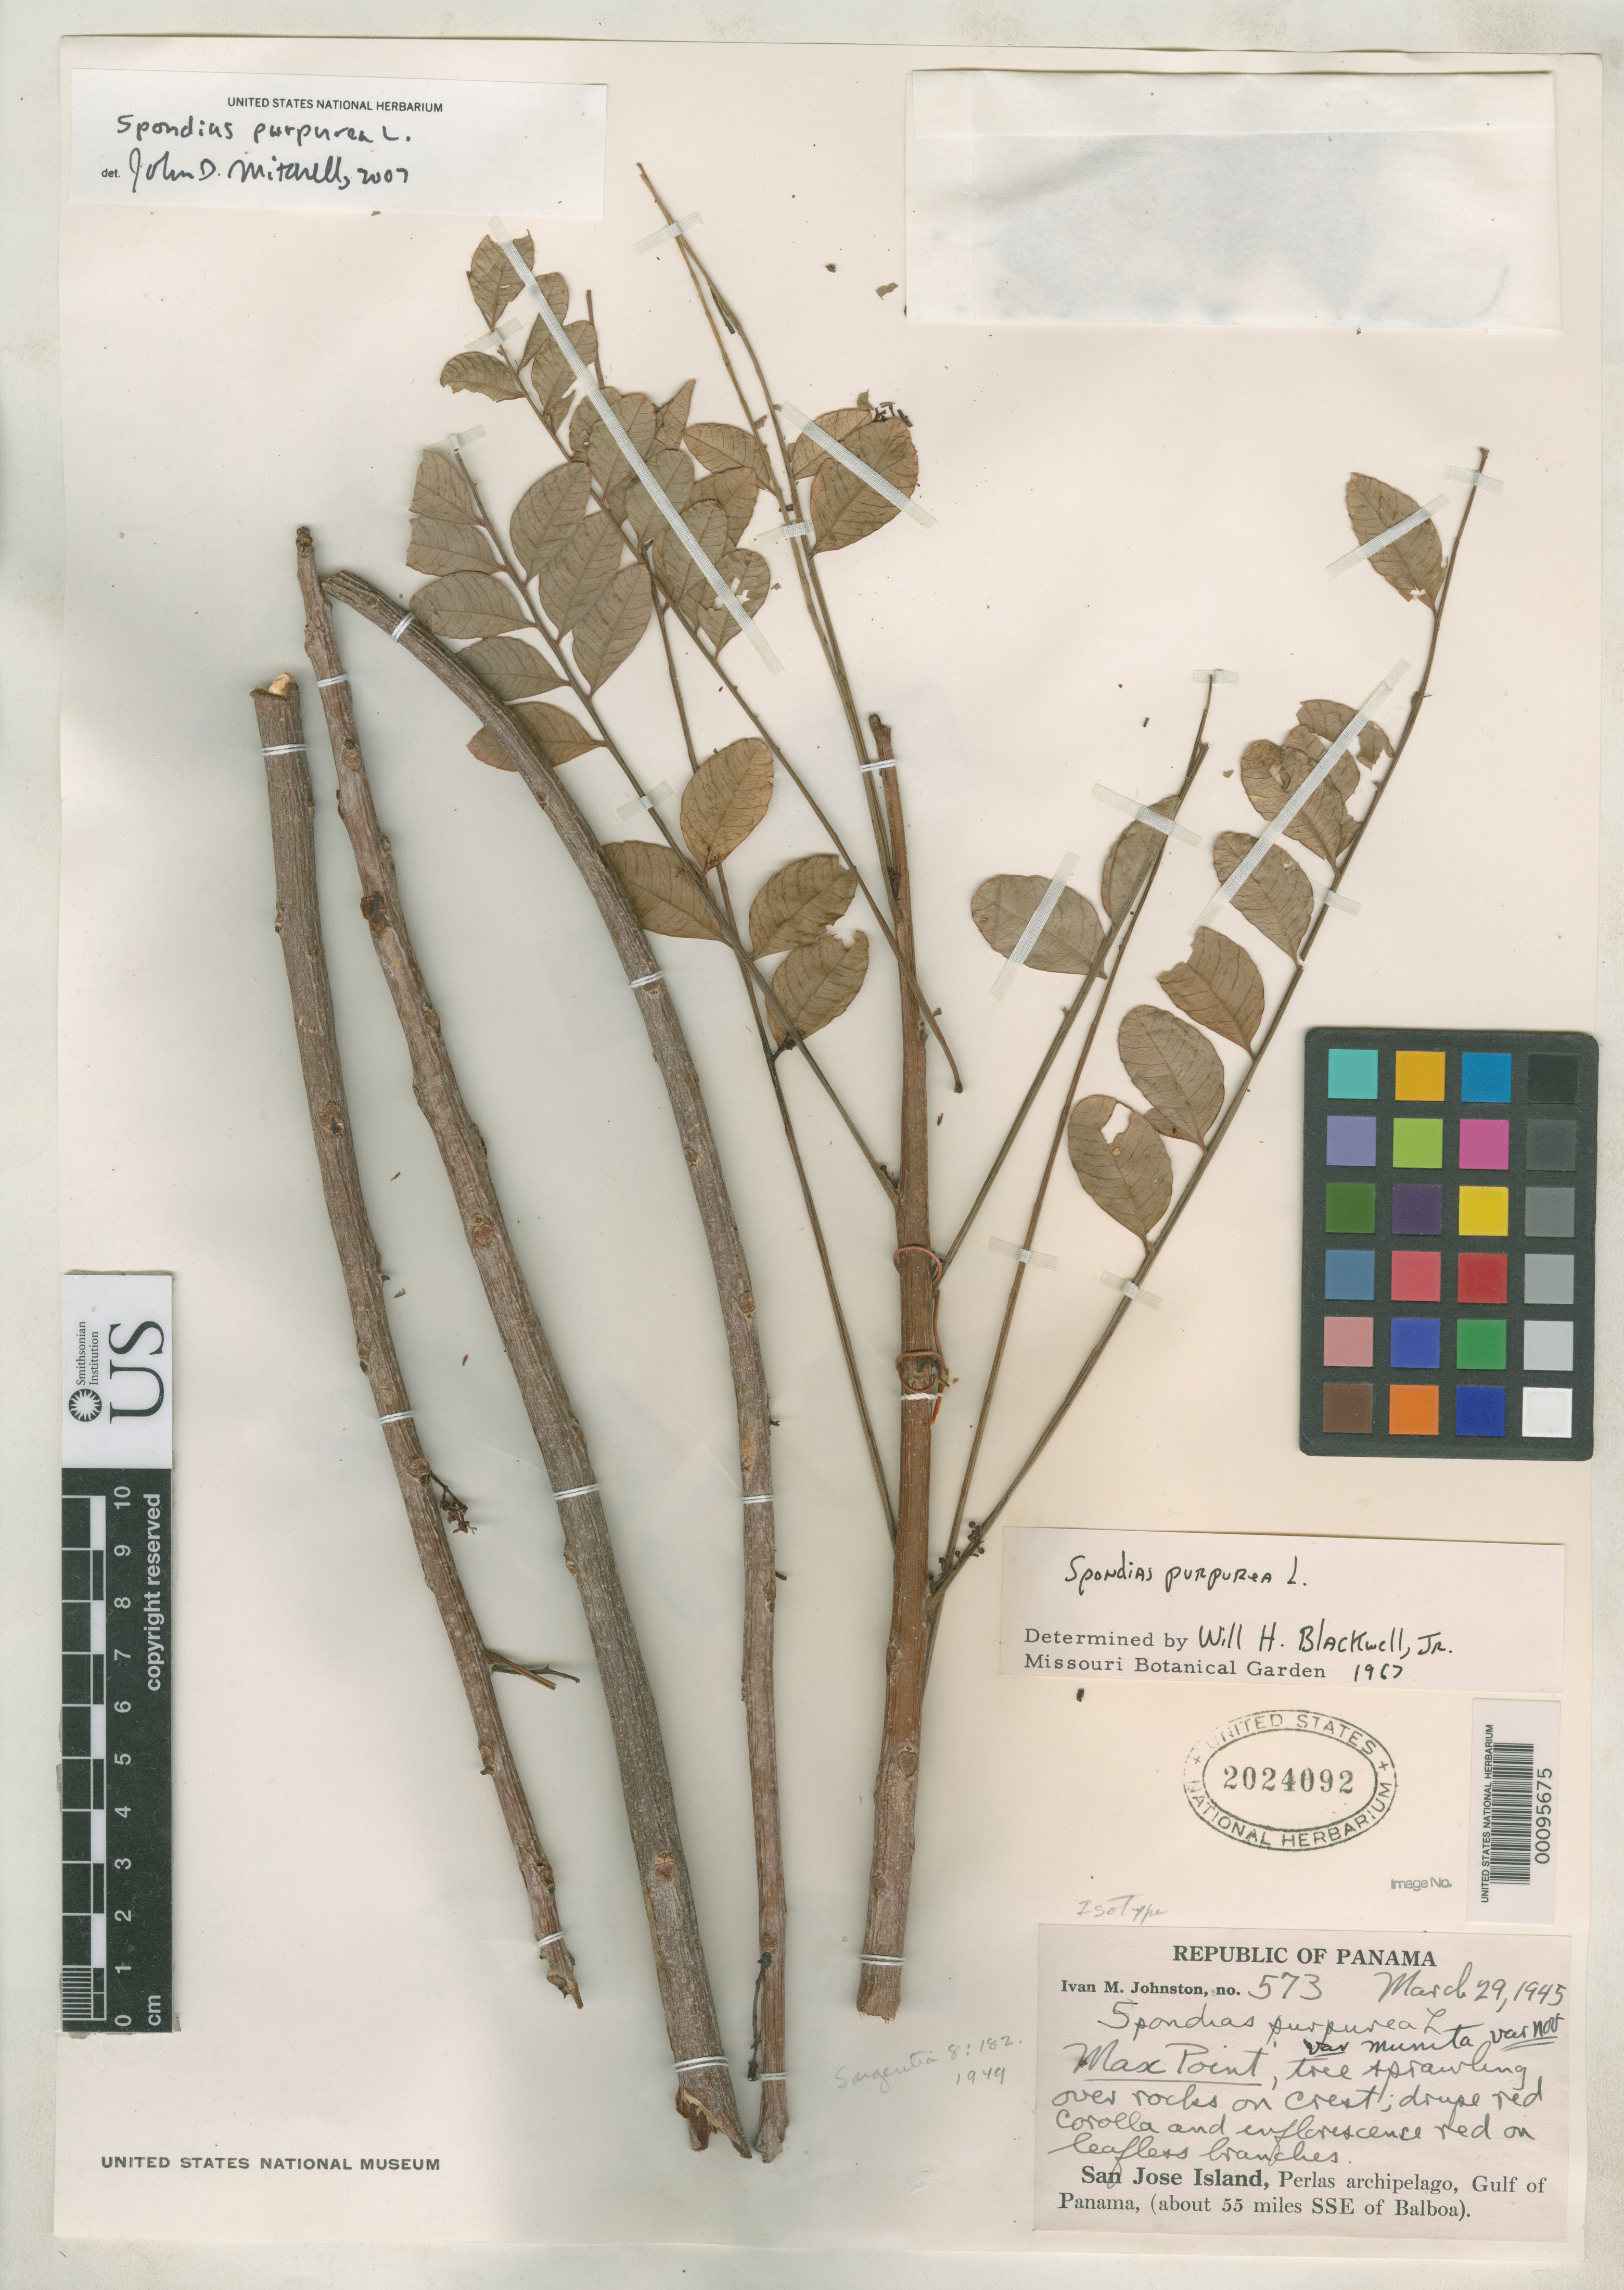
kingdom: Plantae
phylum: Tracheophyta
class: Magnoliopsida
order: Sapindales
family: Anacardiaceae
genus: Spondias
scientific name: Spondias purpurea var. munita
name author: I.M. Johnst.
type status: Isotype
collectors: I.M. Johnston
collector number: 573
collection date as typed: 29 Mar 1949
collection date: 1949-03-29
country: Panama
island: San Jose Island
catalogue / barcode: US 2024092